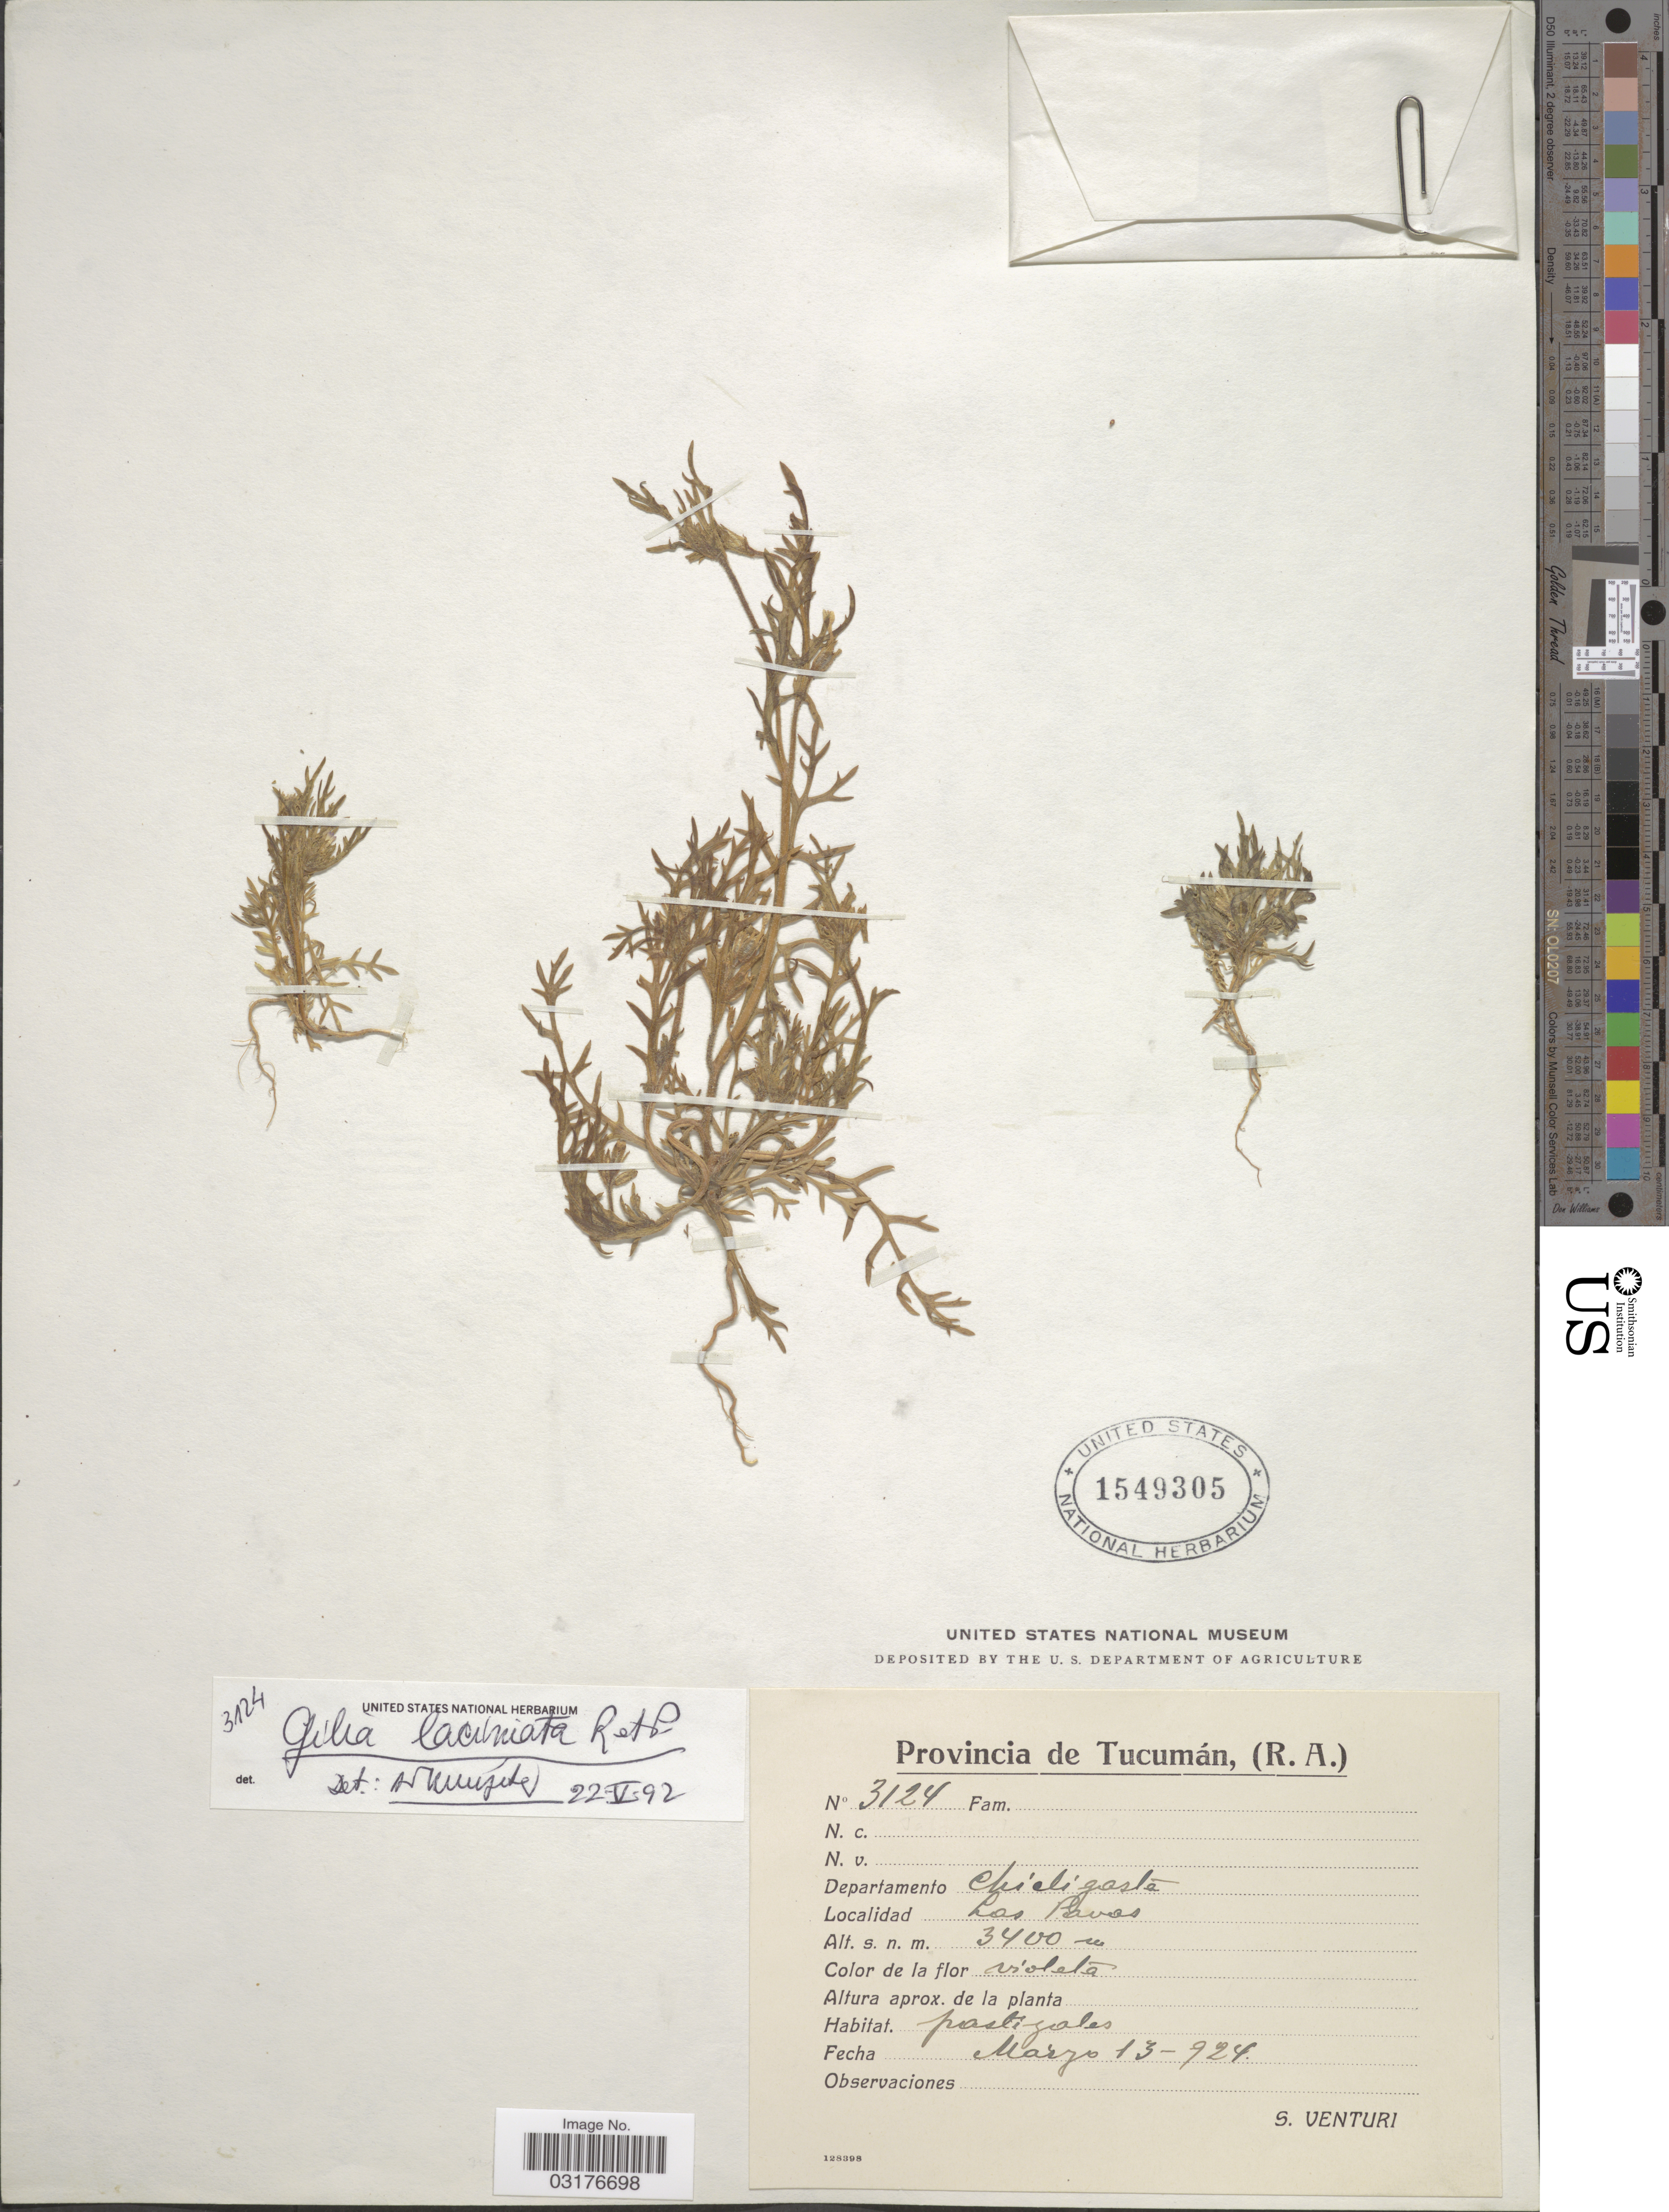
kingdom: Plantae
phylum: Tracheophyta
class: Magnoliopsida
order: Ericales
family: Polemoniaceae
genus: Gilia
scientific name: Gilia laciniata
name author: Ruiz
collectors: S. Venturi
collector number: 3124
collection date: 1924-03-13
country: Argentina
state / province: Tucuman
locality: Departamento Chicligasta. Las Pavas.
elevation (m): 3400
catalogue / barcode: US 1549305